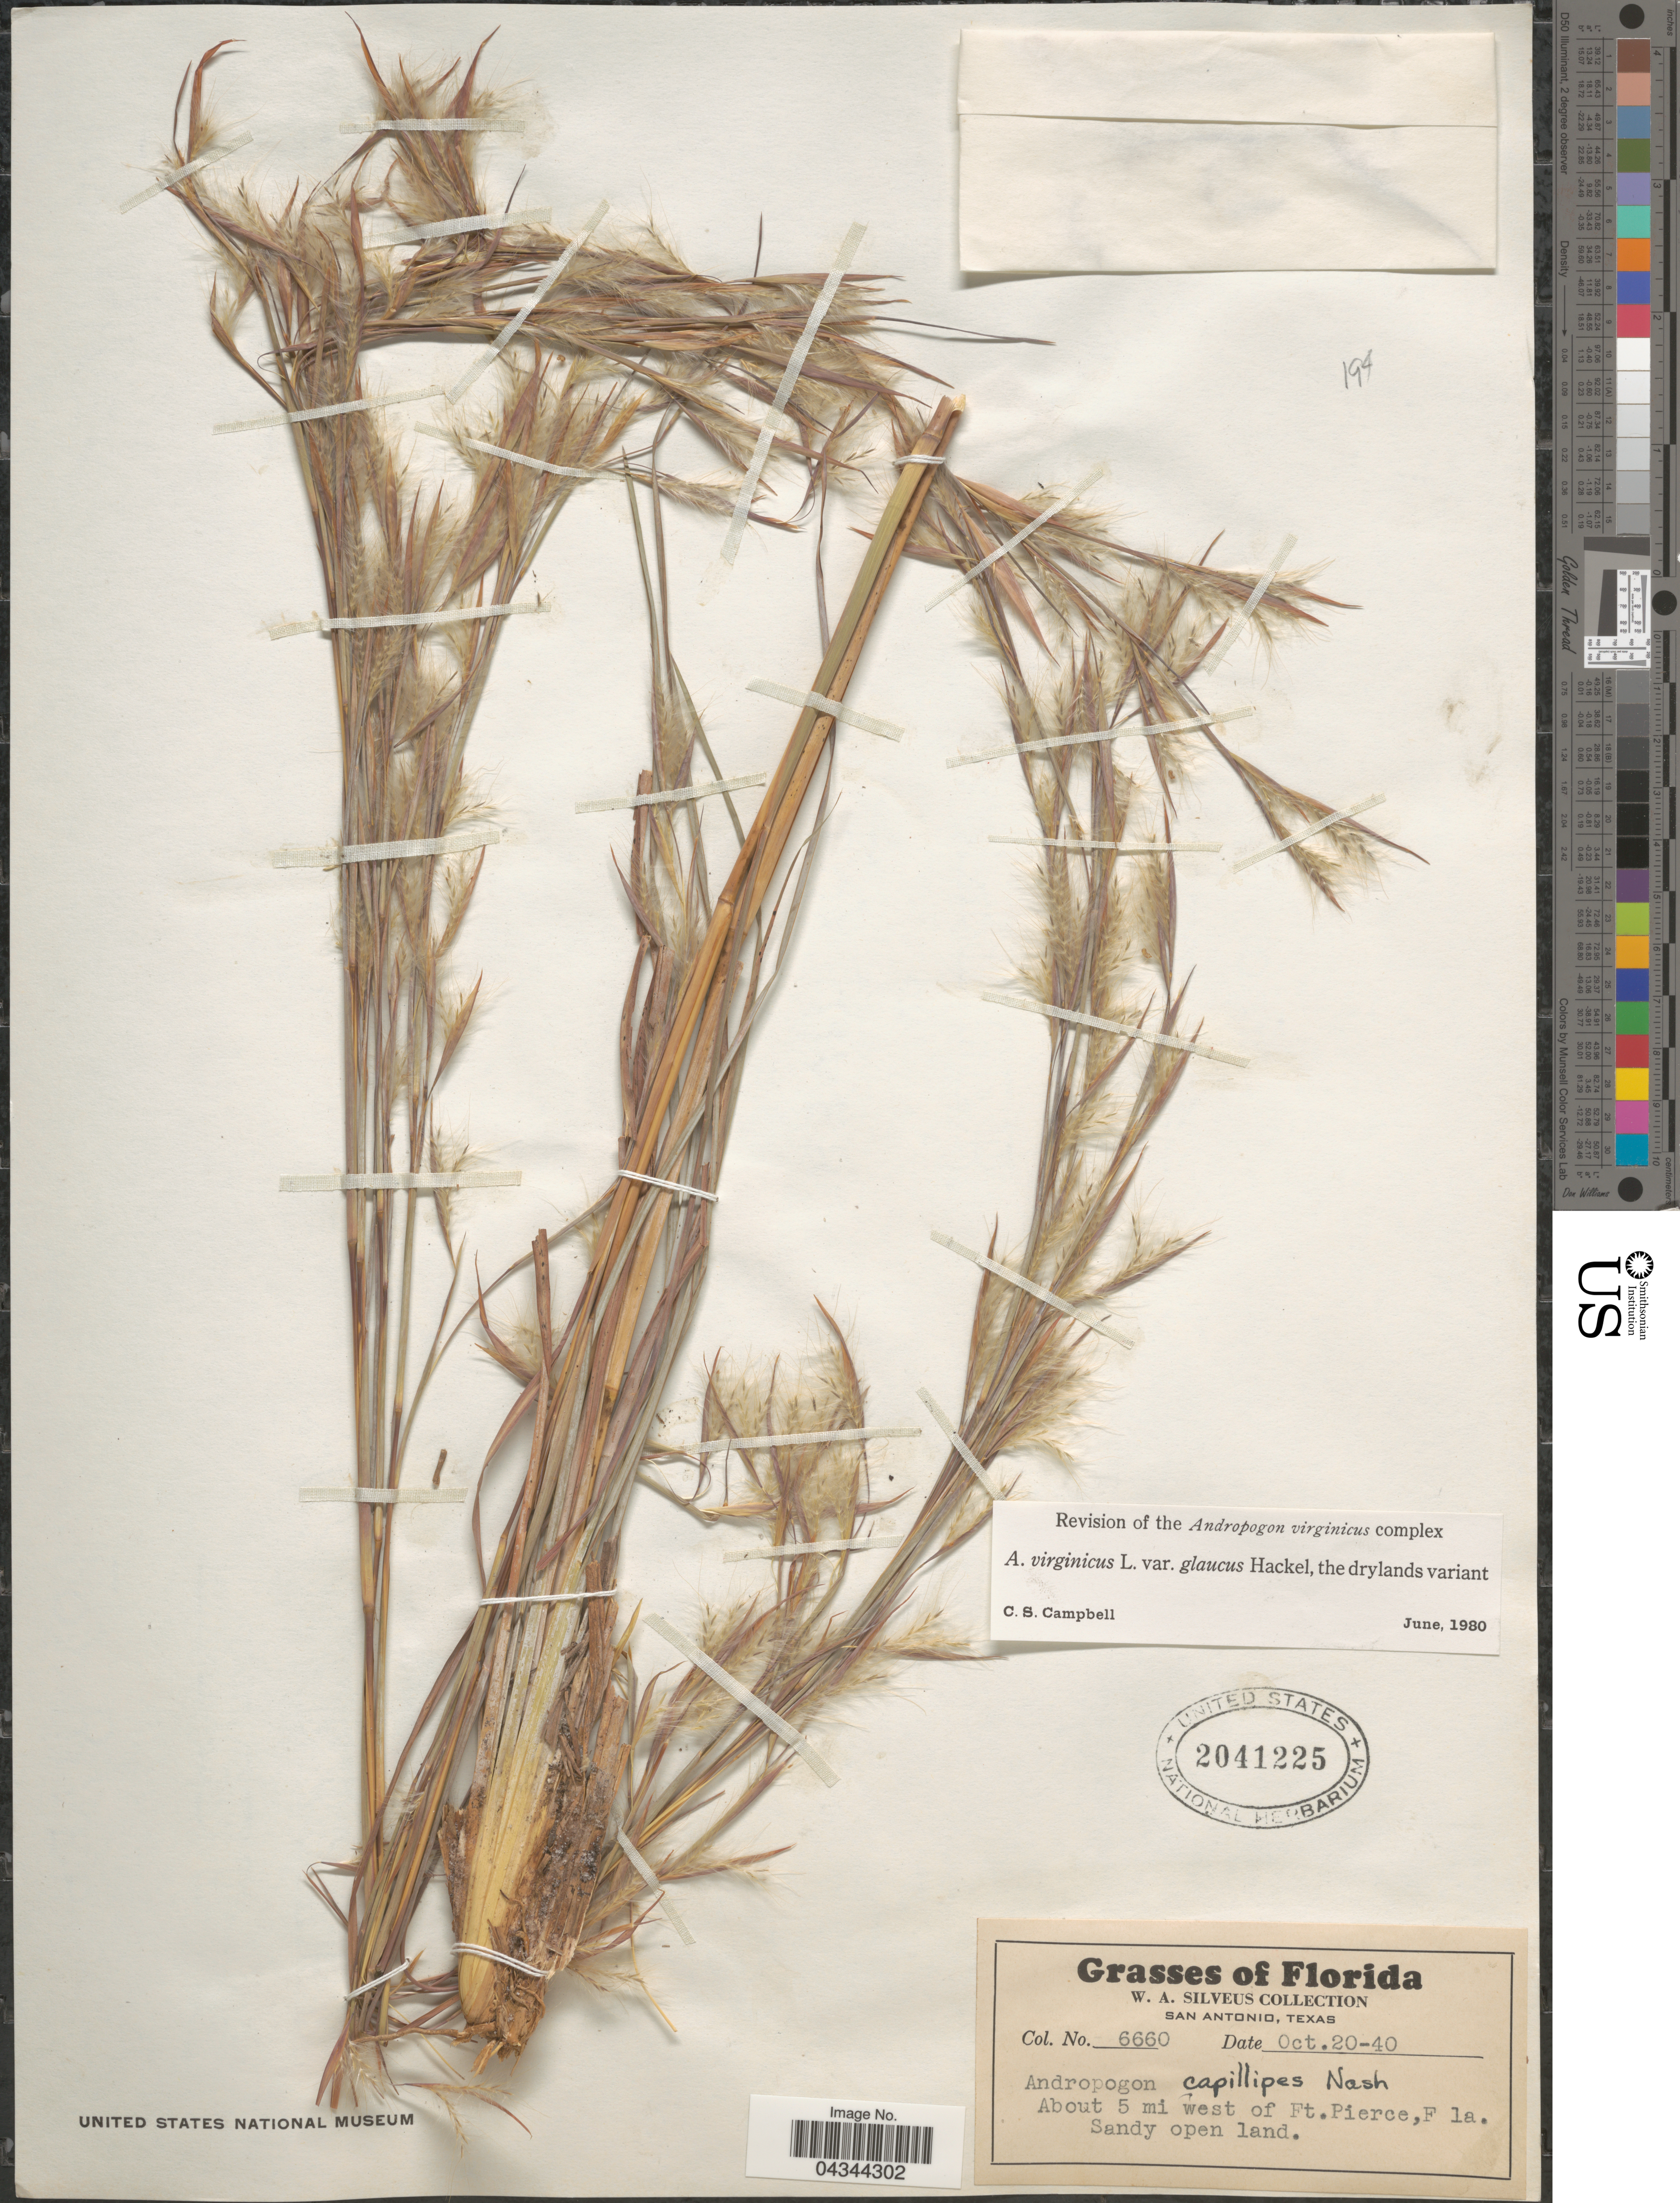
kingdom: Plantae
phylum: Tracheophyta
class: Liliopsida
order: Poales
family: Poaceae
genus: Andropogon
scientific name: Andropogon virginicus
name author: L.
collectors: W. Silveus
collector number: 6660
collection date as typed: Transcribed d/m/y: 20/10/40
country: United States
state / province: Florida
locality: About 5 mi west of Ft.Pierce.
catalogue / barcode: US 2041225